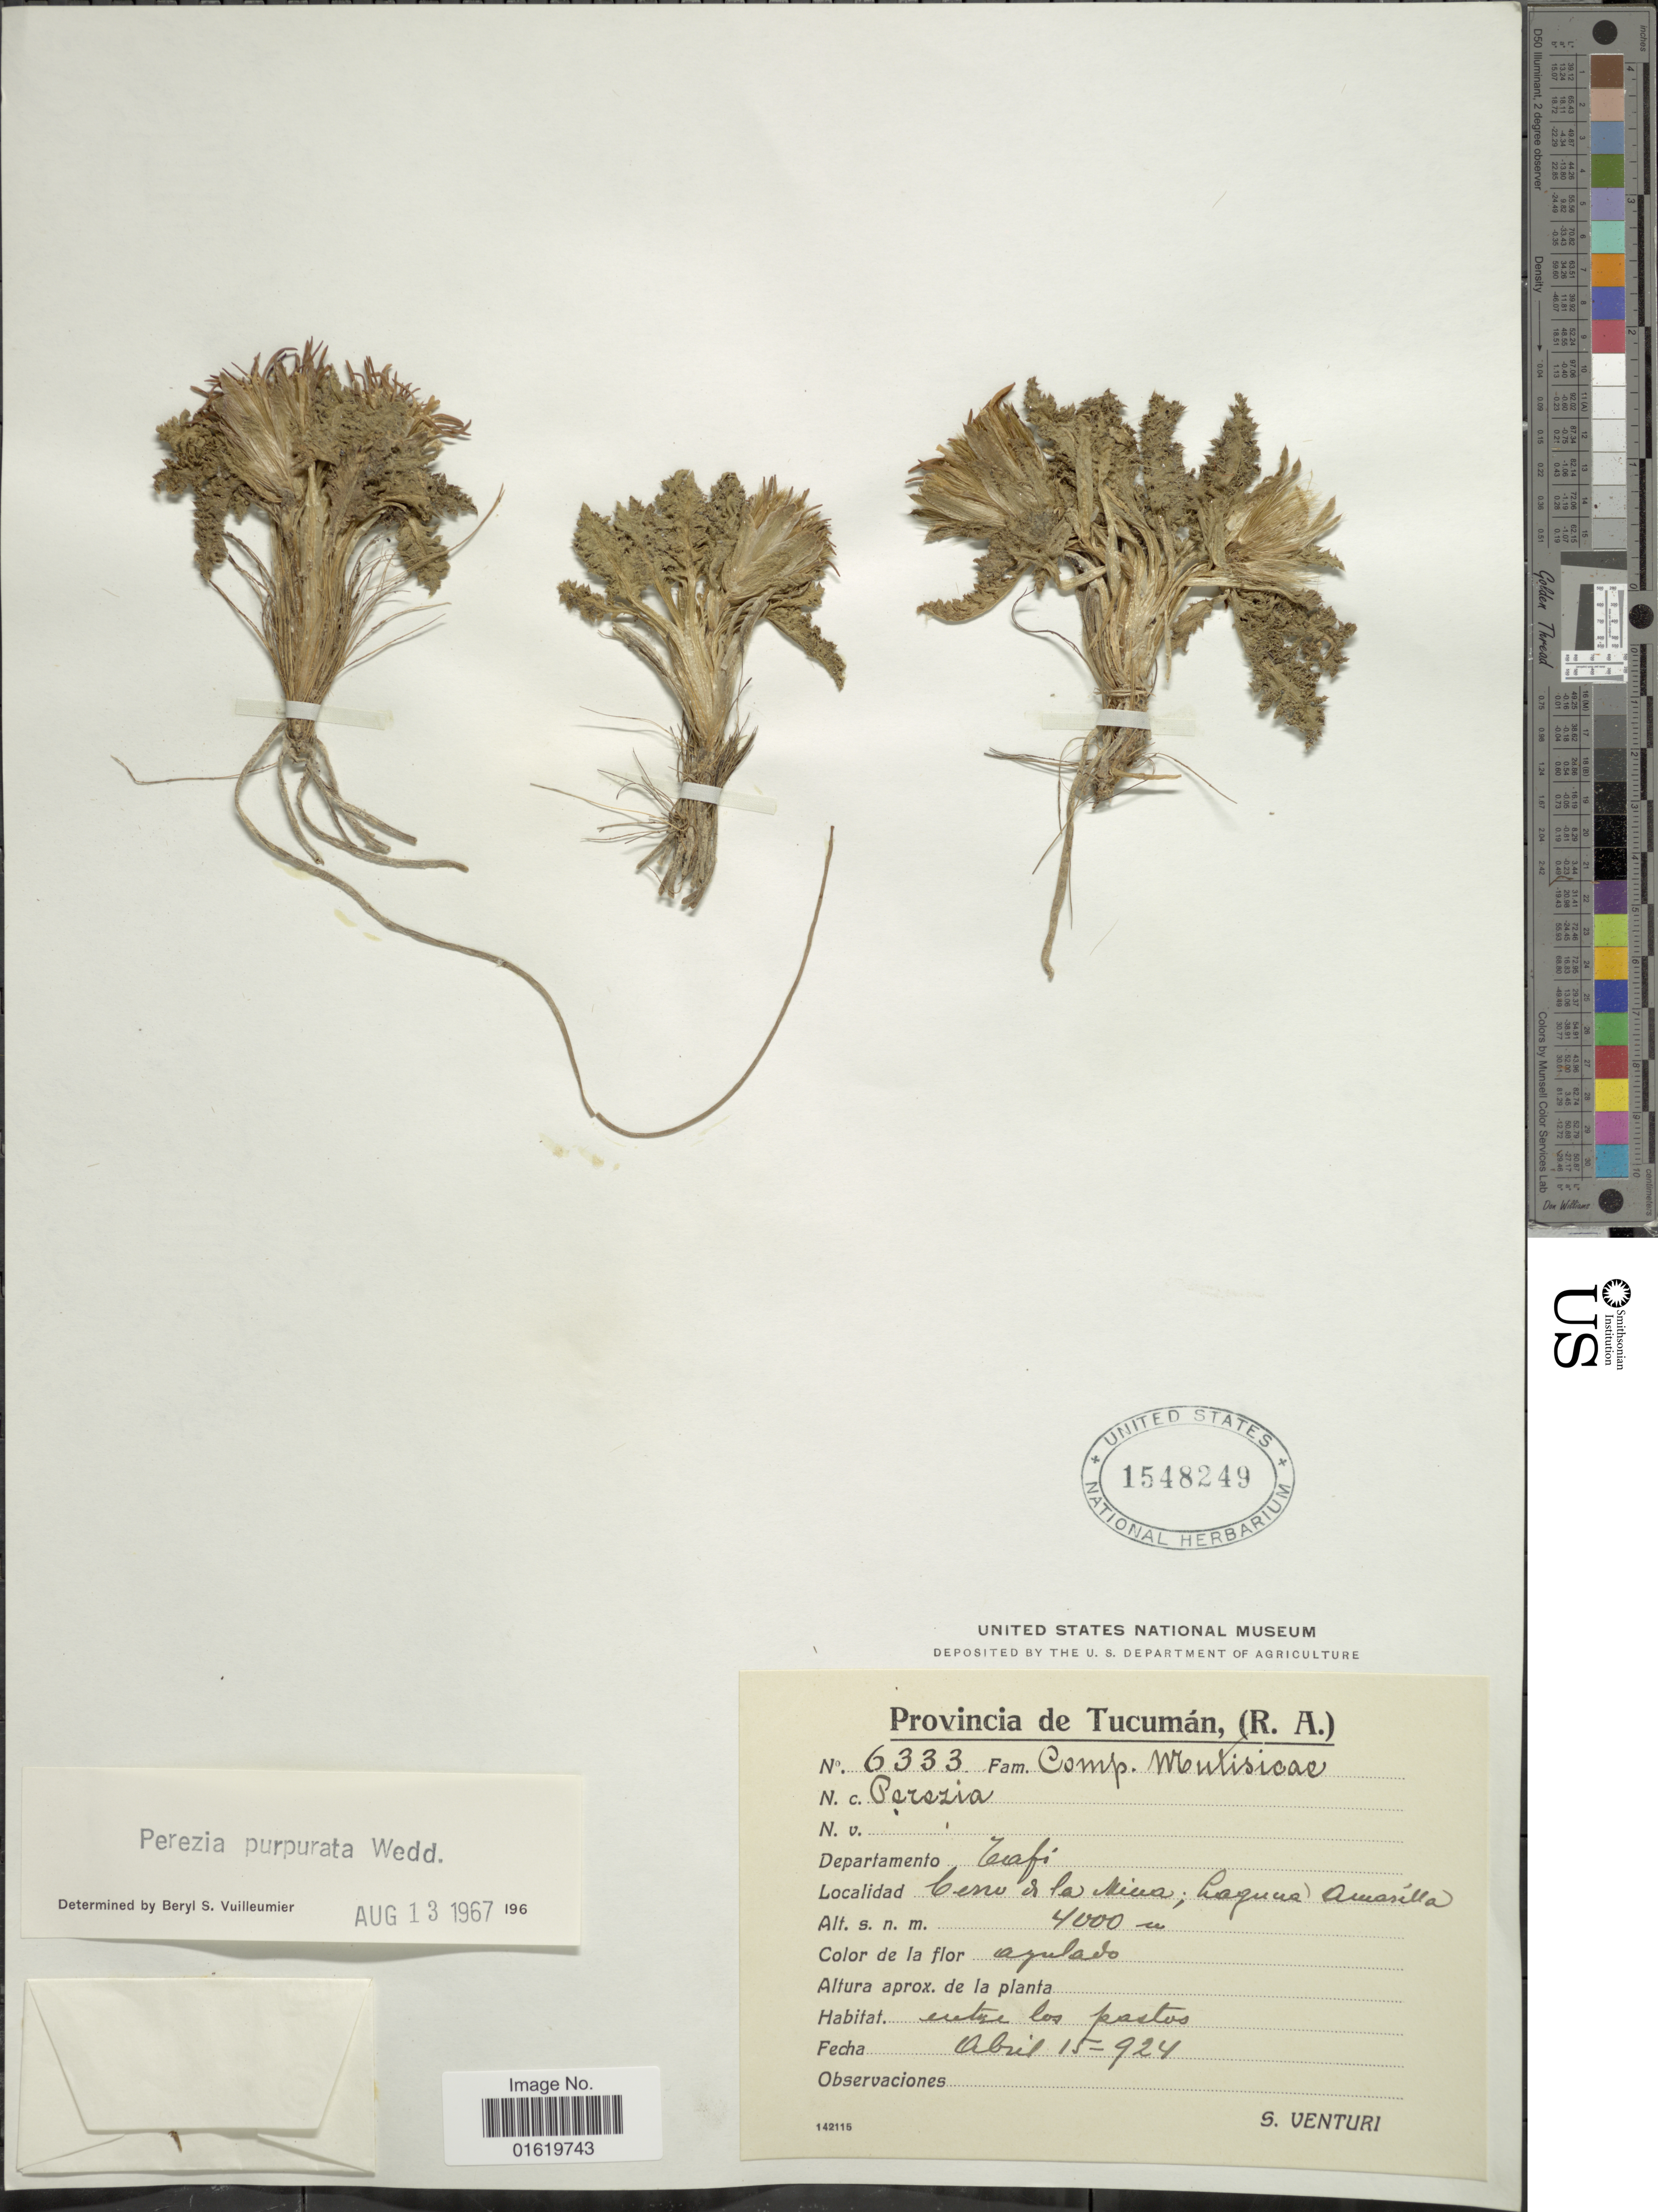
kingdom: Plantae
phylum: Tracheophyta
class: Magnoliopsida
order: Asterales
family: Asteraceae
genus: Perezia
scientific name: Perezia purpurata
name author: Wedd.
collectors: S. Venturi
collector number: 6333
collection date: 1924-04-15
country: Argentina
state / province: Tucuman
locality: Provincia de Tucumán, (R.A.). Departamento Tafi. Cerro de la Mina; Laguna Amarillo.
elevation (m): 4000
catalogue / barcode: US 1548249